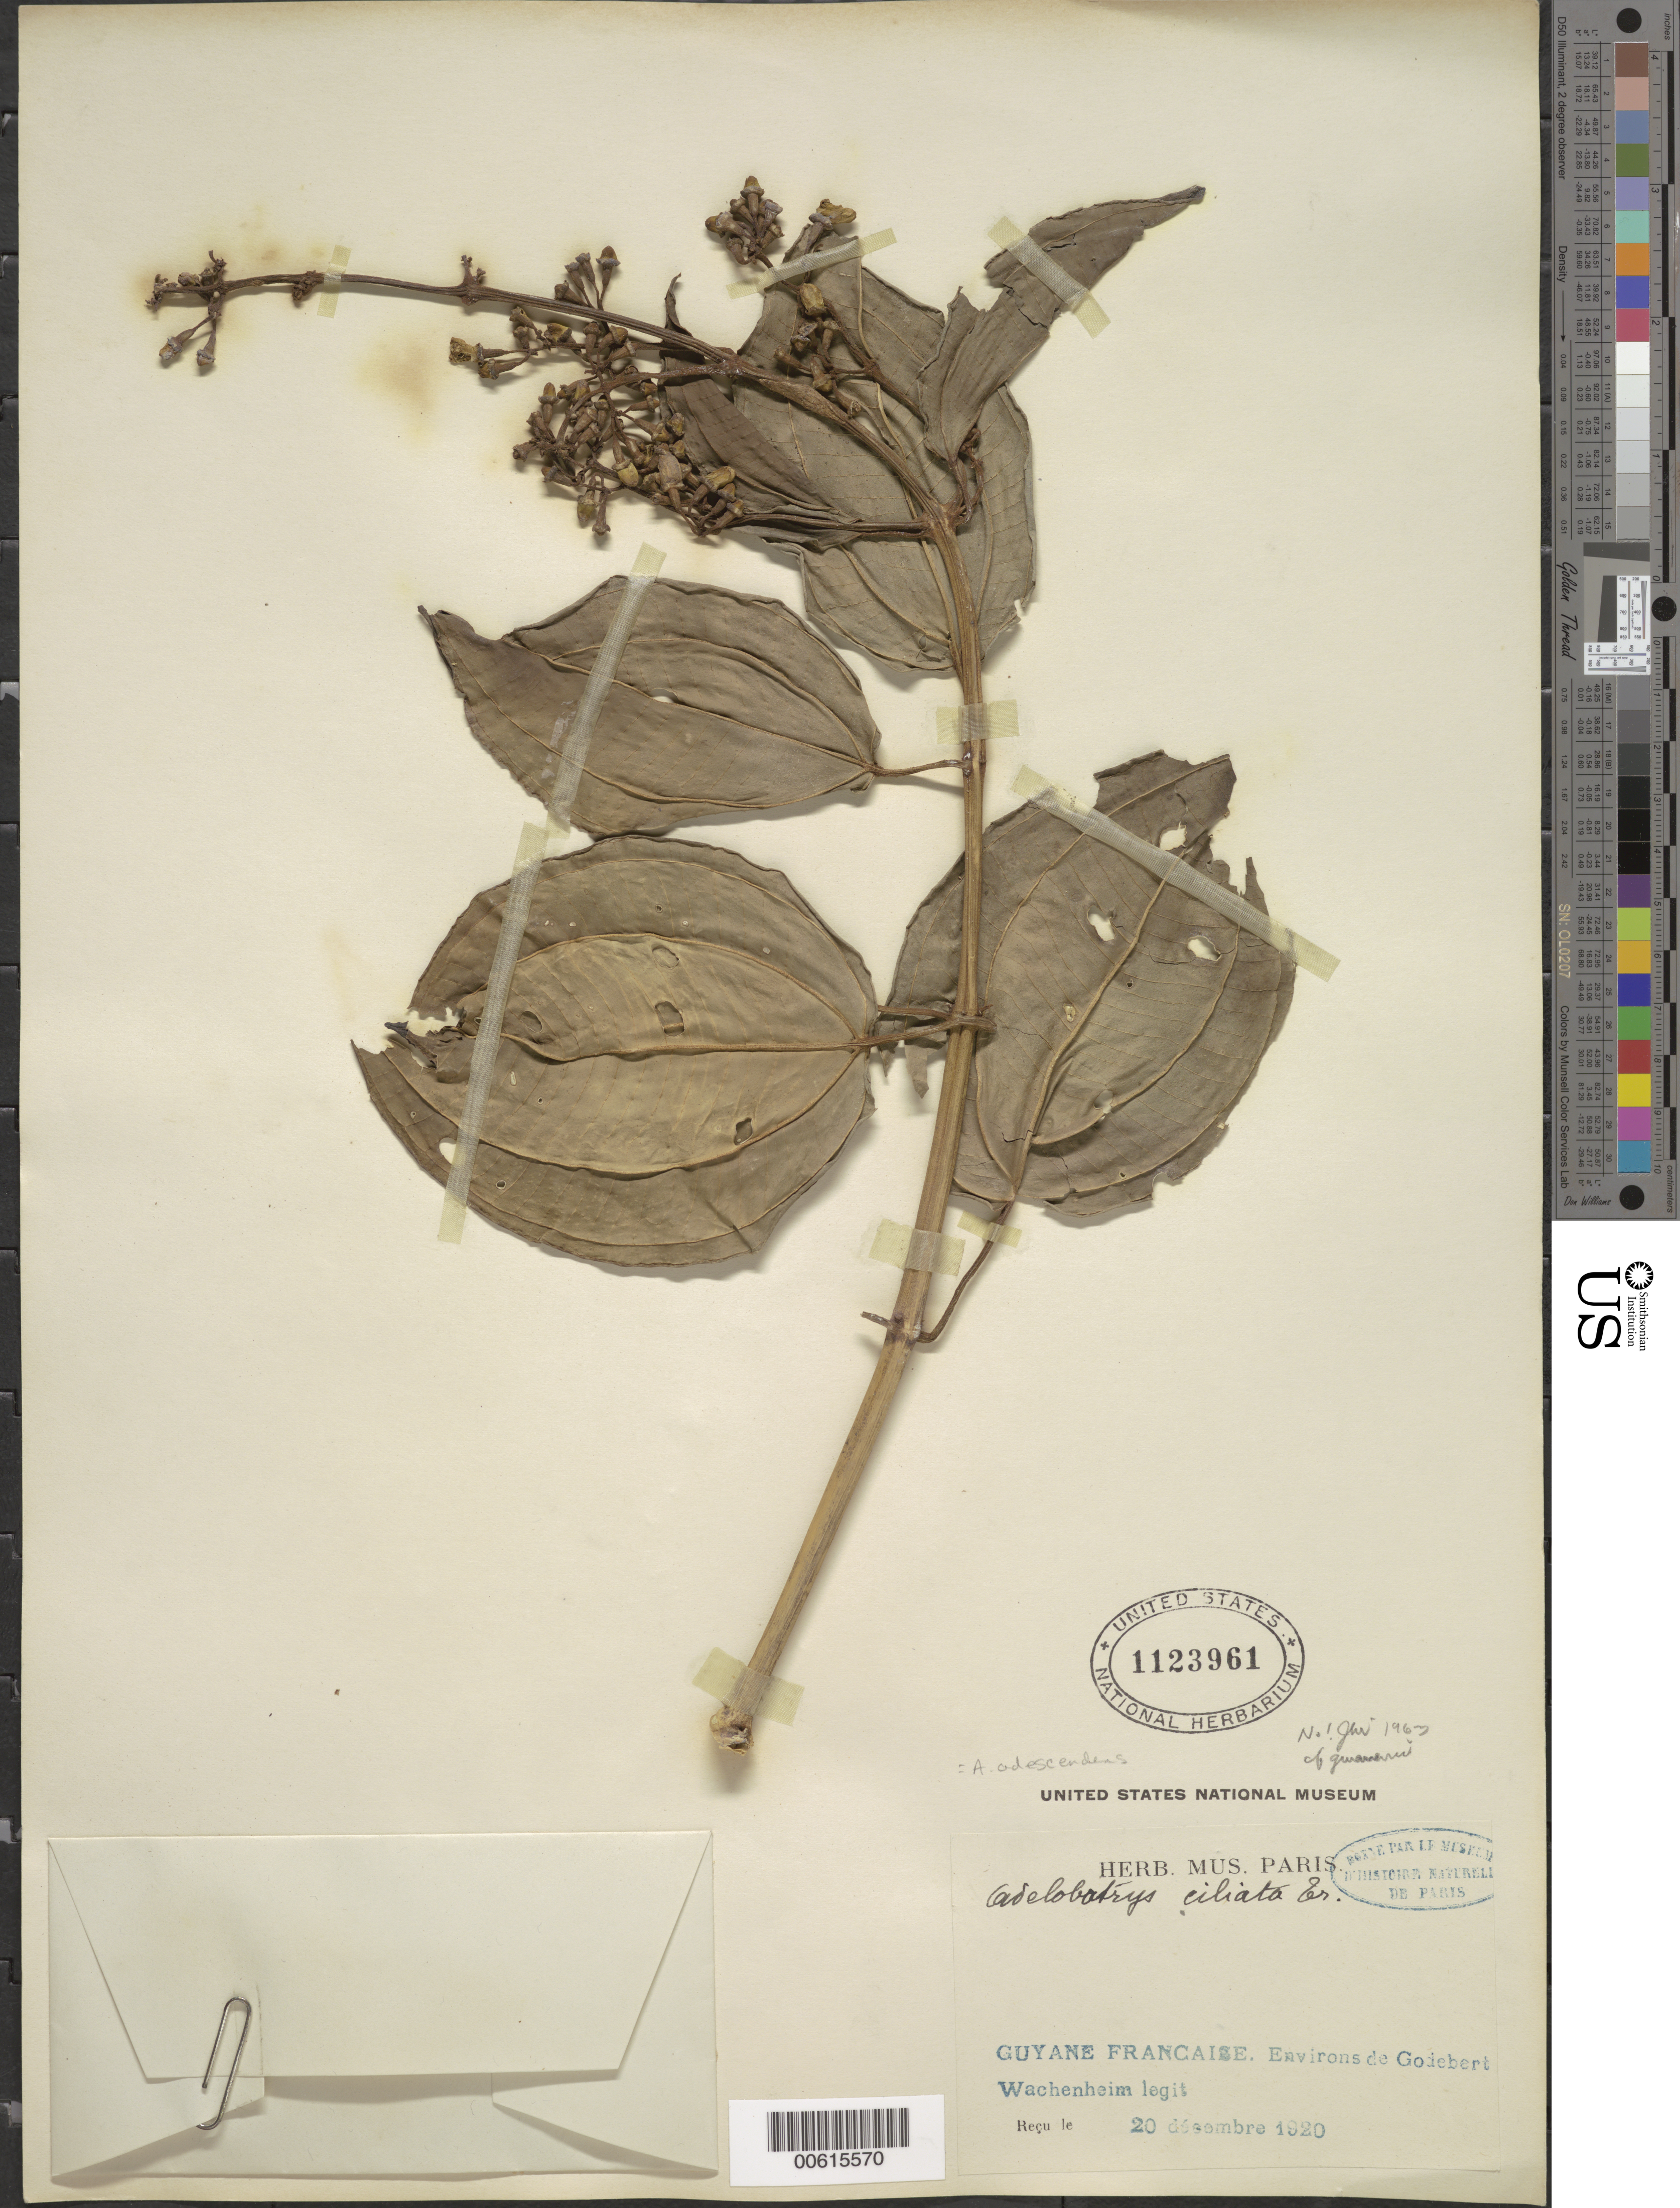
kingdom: Plantae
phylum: Tracheophyta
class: Magnoliopsida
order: Myrtales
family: Melastomataceae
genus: Adelobotrys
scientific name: Adelobotrys adscendens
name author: (Sw.) Triana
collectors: G. Wachenheim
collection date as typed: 20-Dec-20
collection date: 1920-12-20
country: French Guiana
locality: Godebert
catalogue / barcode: US 1123961